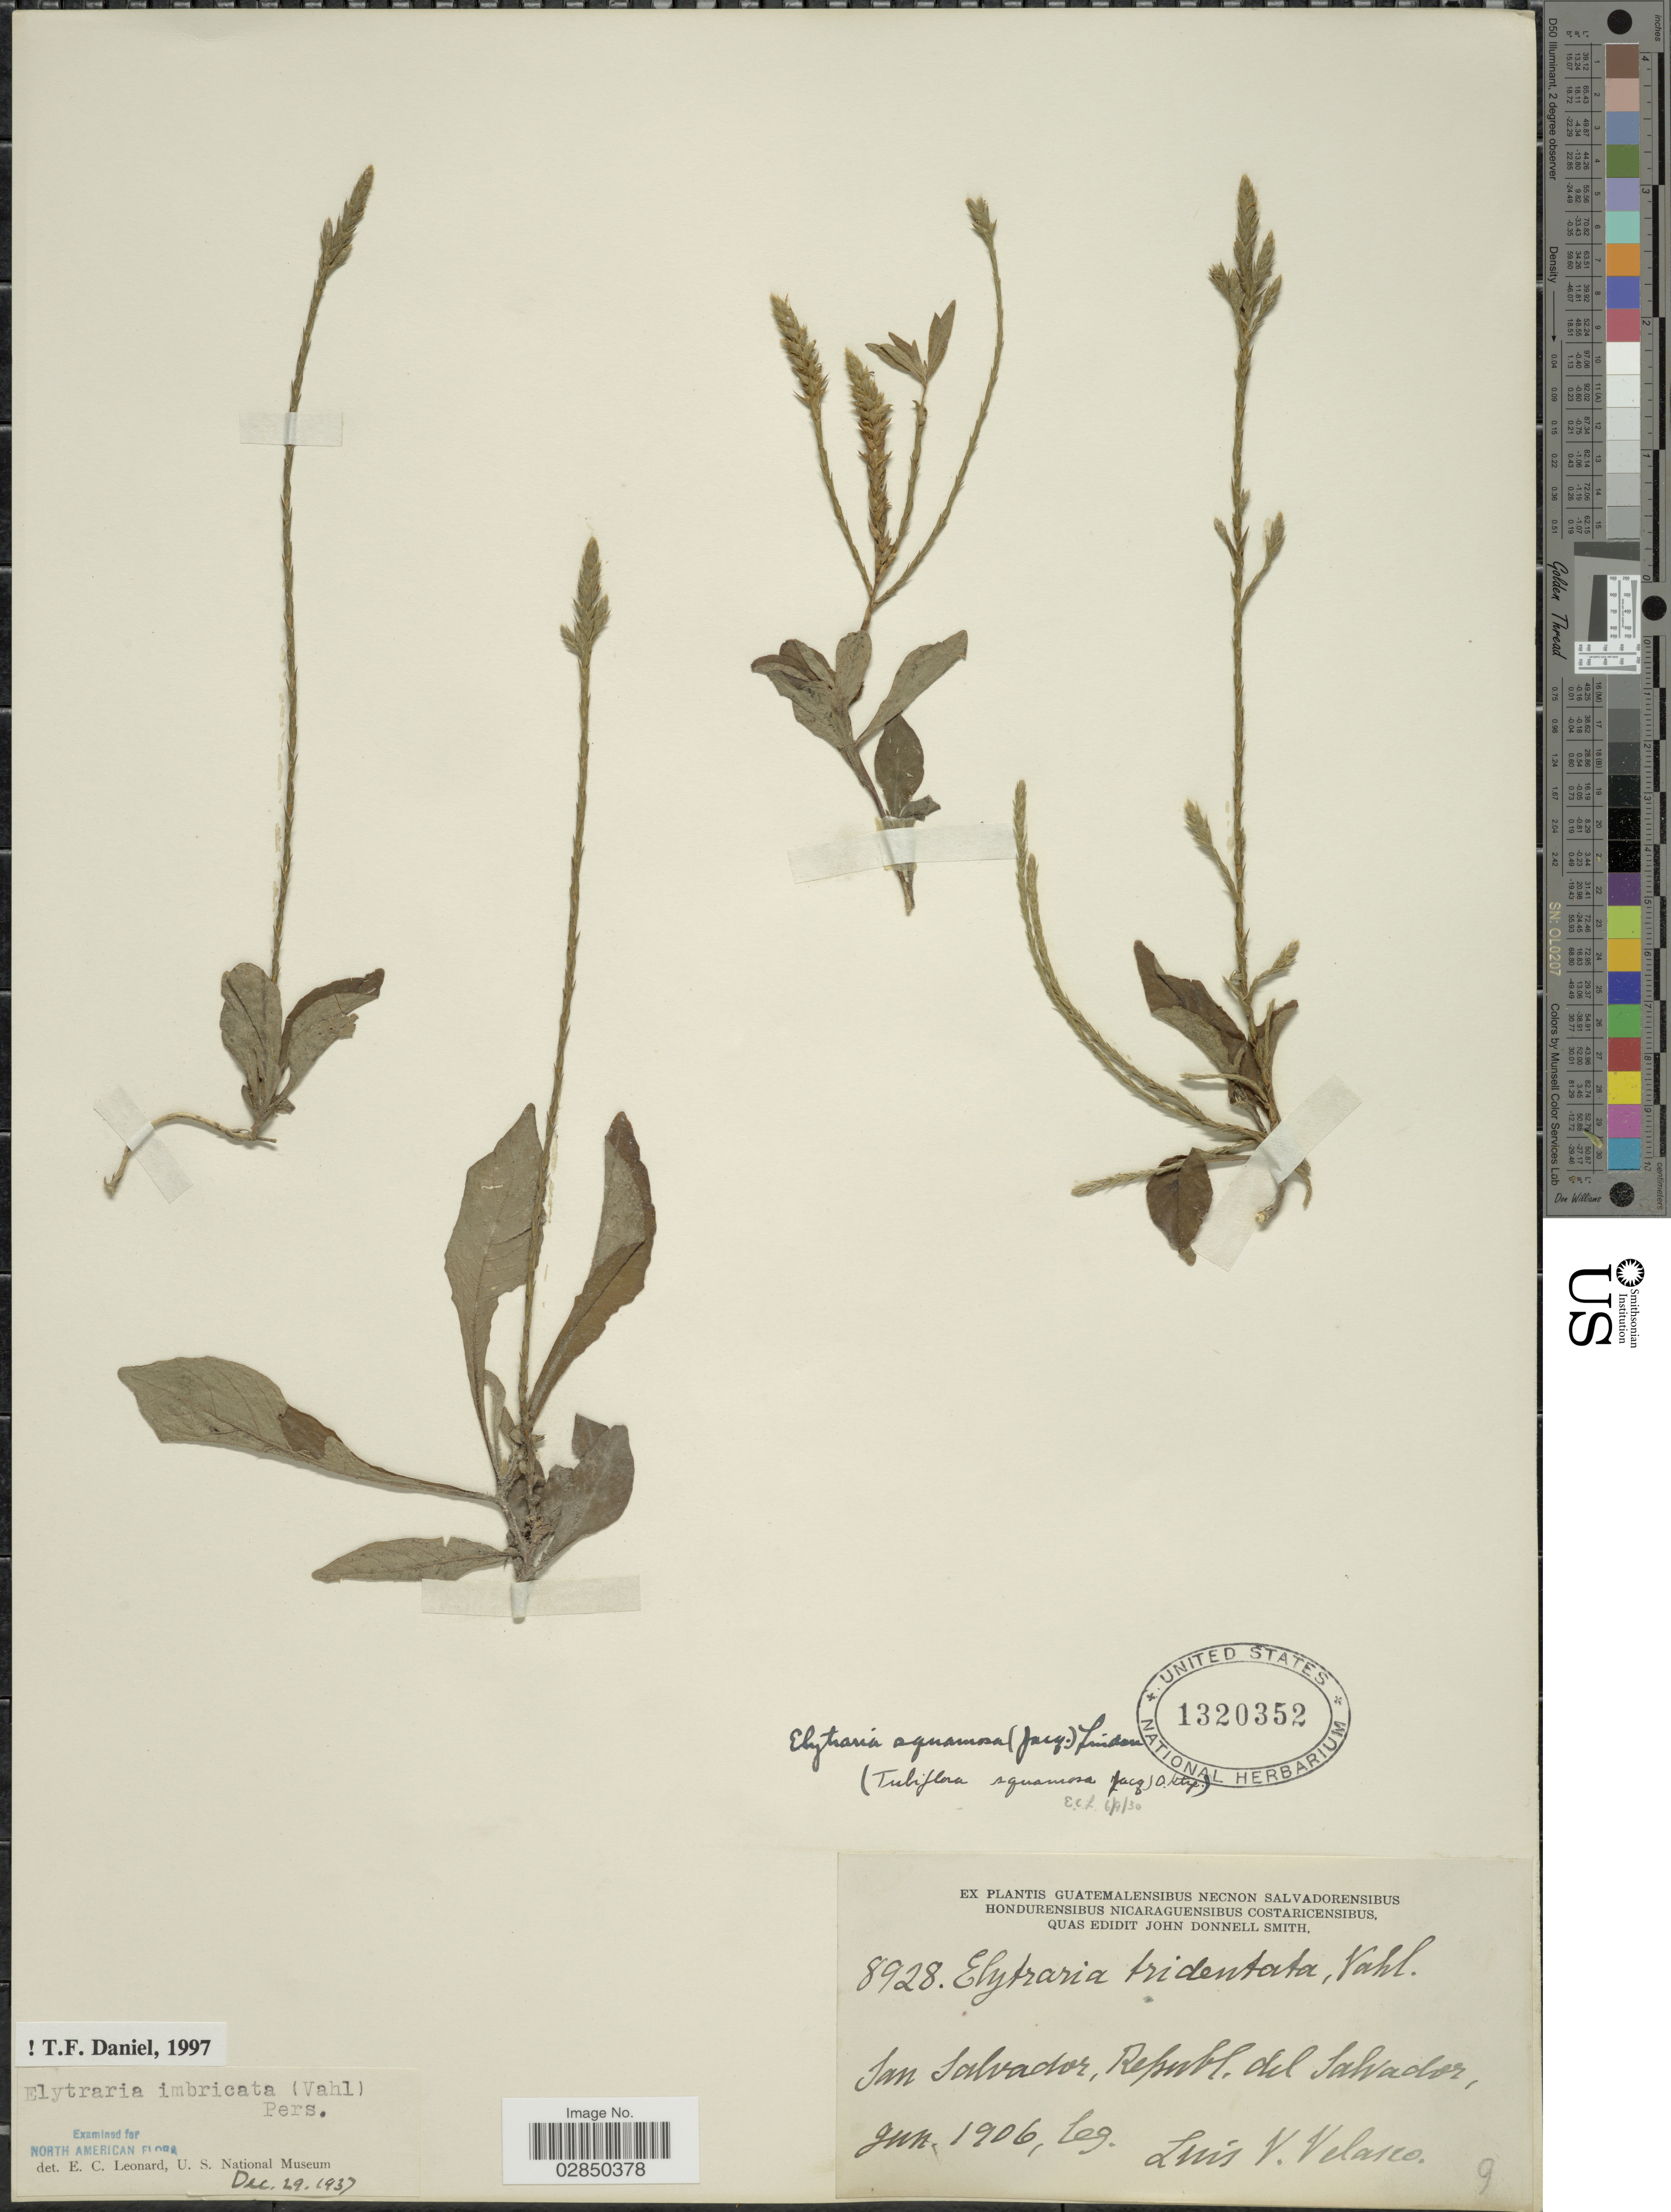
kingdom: Plantae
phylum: Tracheophyta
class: Magnoliopsida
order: Lamiales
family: Acanthaceae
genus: Elytraria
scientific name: Elytraria imbricata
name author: (Vahl) Pers.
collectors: L. Velasco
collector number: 8928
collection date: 1906-06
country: El Salvador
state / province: San Salvador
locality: Republ. del Salvador.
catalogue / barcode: US 1320352